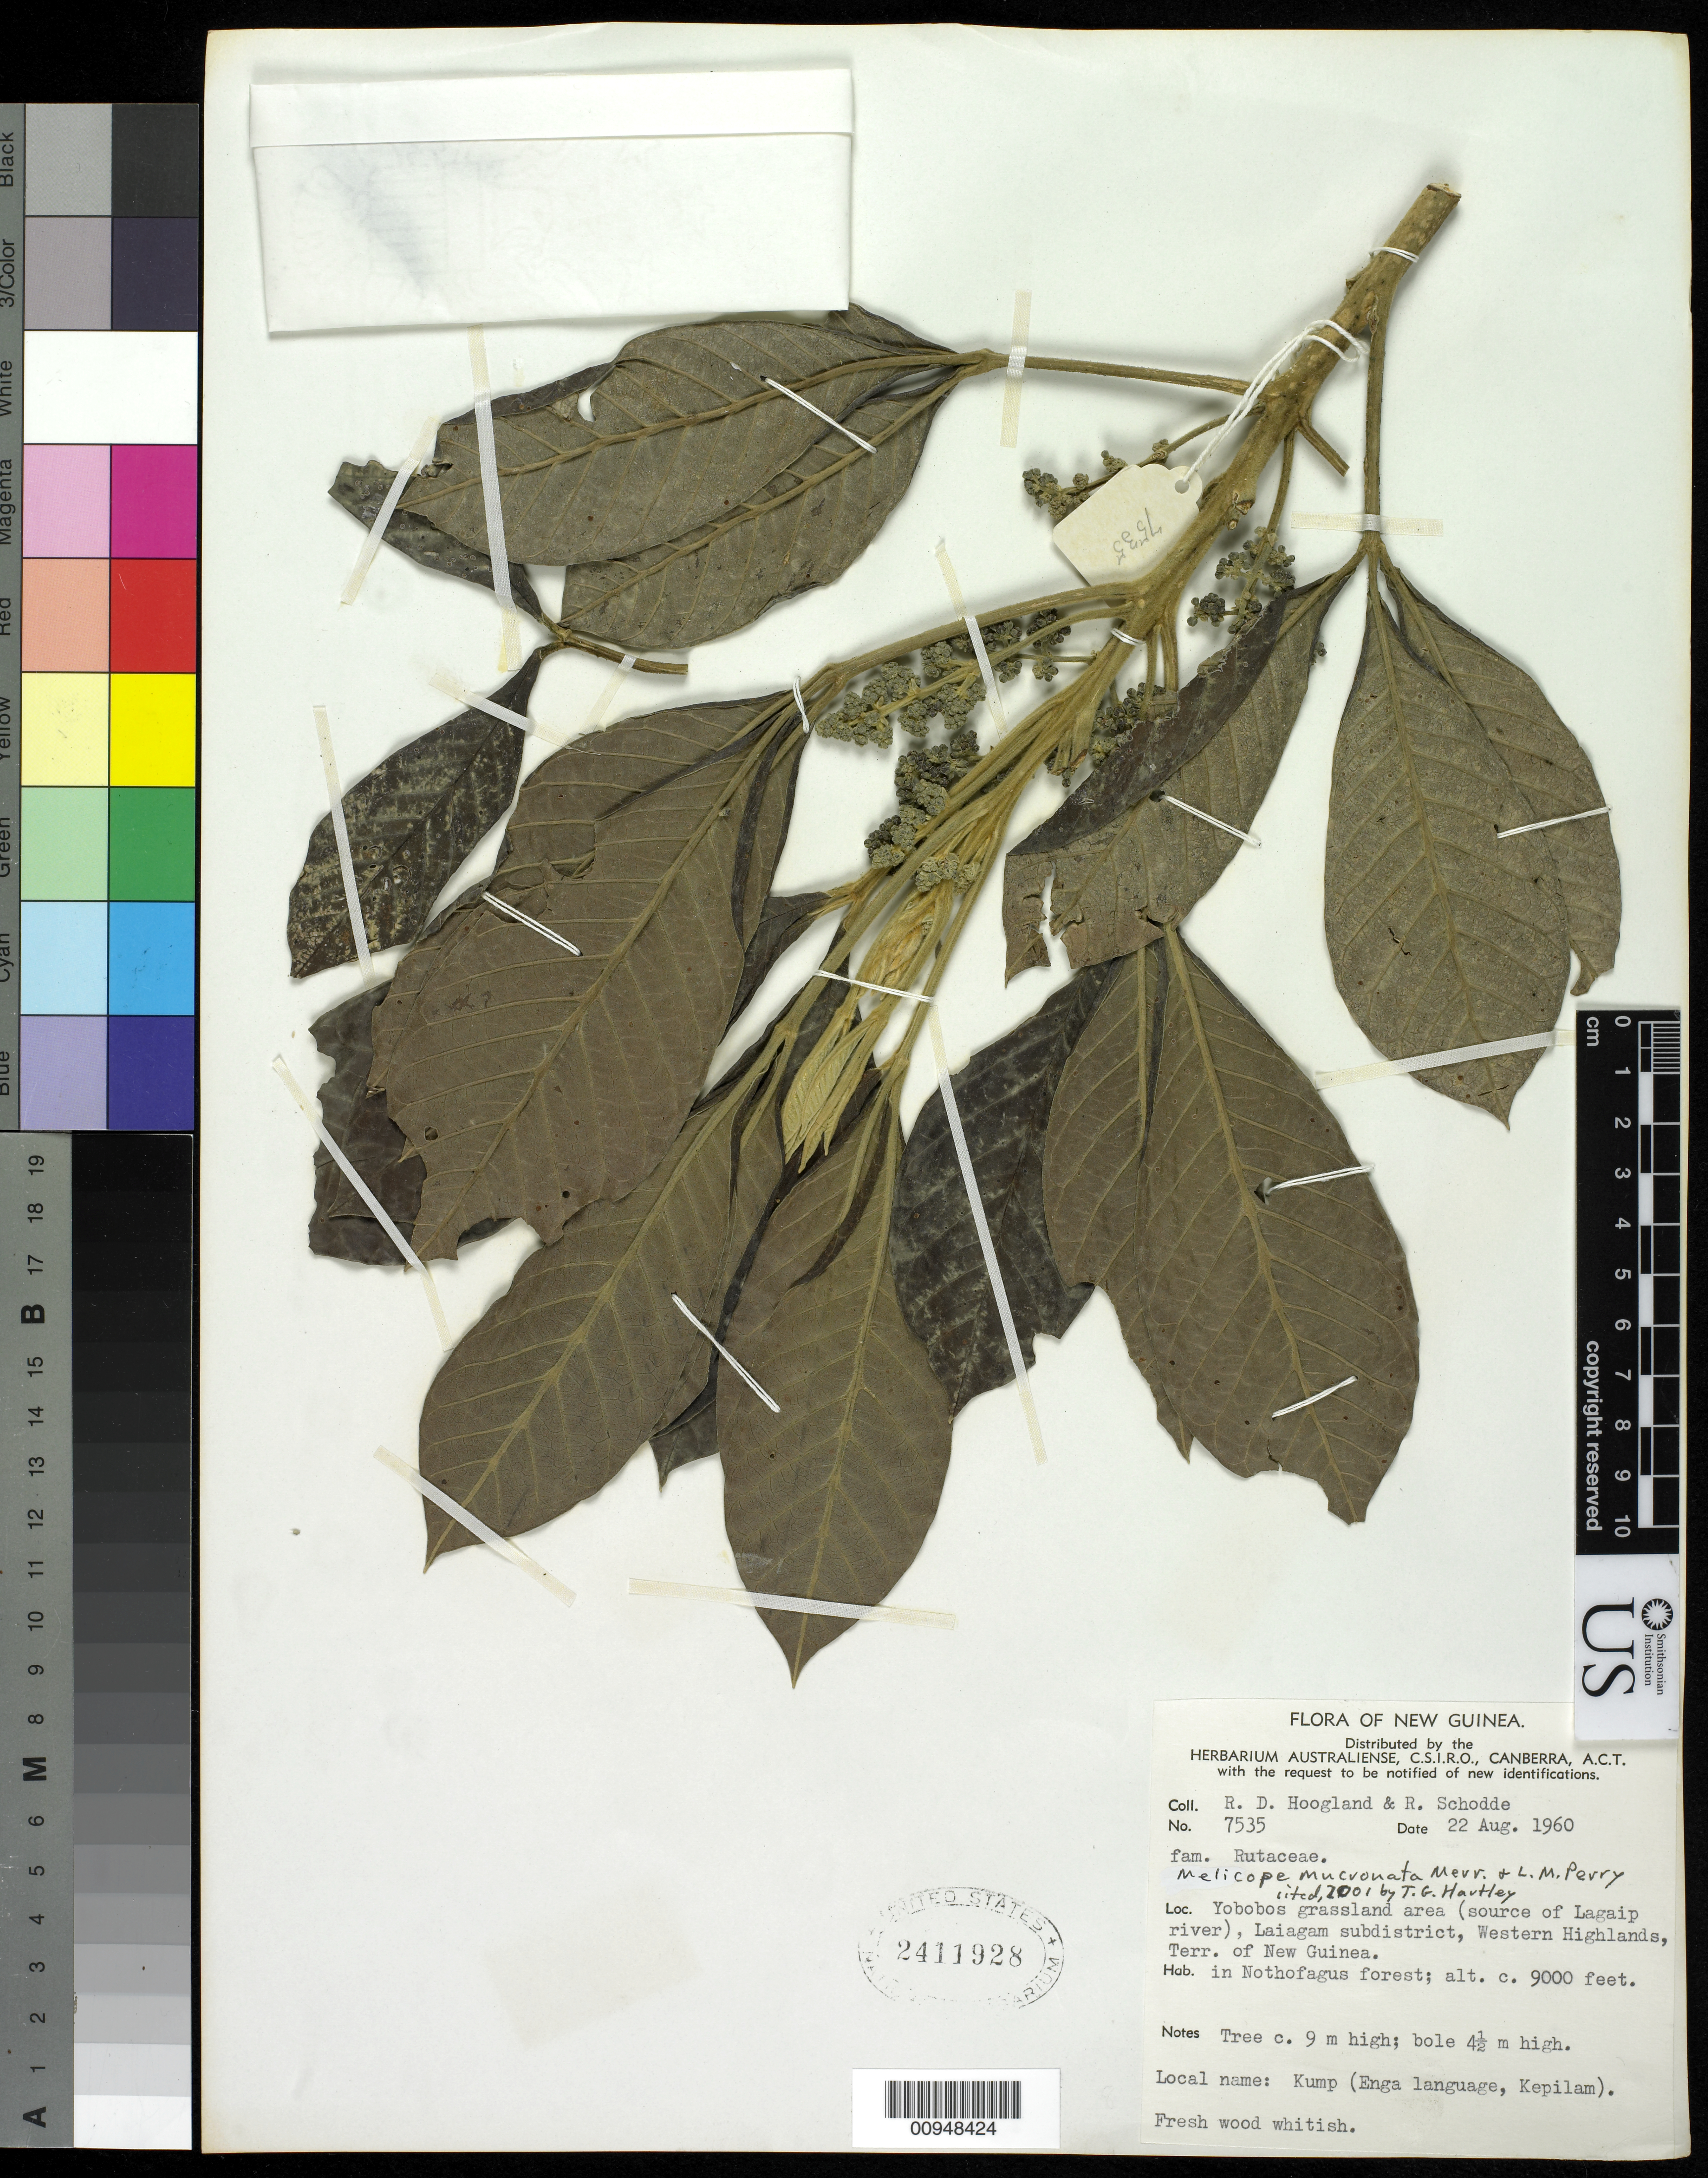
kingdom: Plantae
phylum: Tracheophyta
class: Magnoliopsida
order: Sapindales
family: Rutaceae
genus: Melicope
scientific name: Melicope mucronata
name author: Merr. & L.M. Perry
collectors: R. D. Hoogland & R. Schodde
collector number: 7535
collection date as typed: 22 Aug 1960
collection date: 1960-08-22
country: Papua New Guinea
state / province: Enga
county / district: Laiagam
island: New Guinea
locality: Yobobos grassland area (source of Lagaip River)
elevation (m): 2743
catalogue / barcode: US 2411928